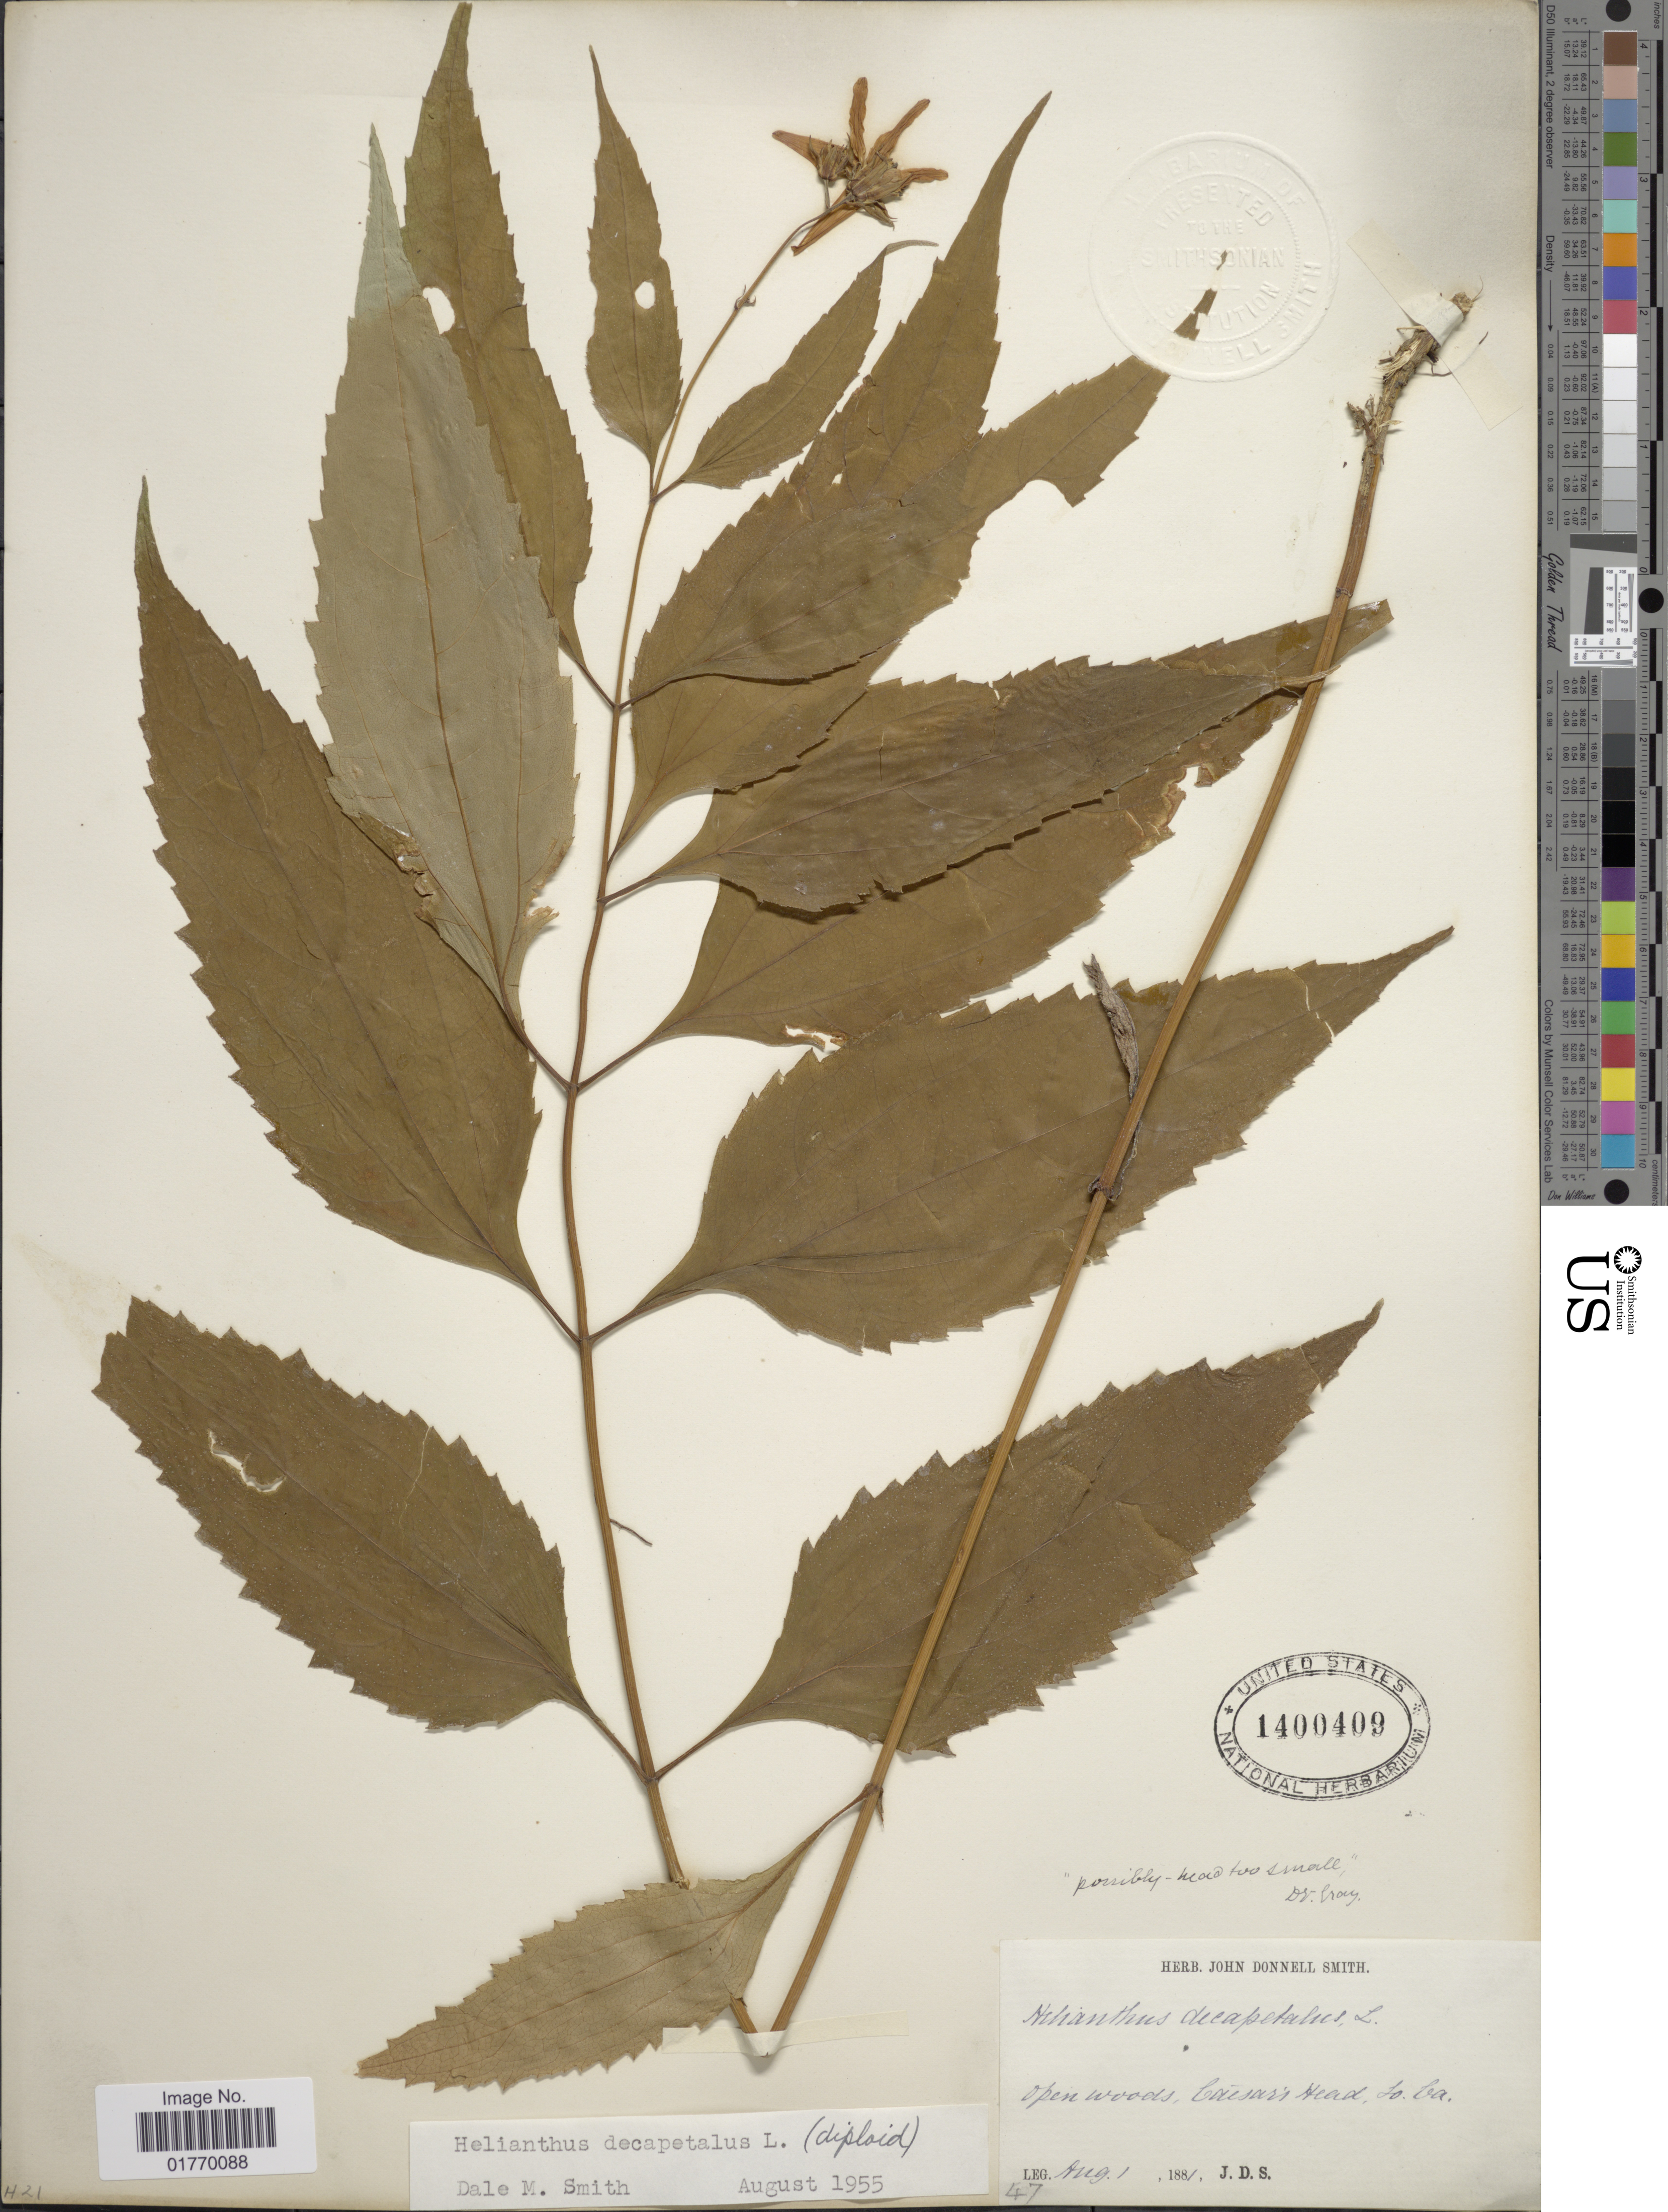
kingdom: Plantae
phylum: Tracheophyta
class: Magnoliopsida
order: Asterales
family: Asteraceae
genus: Helianthus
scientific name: Helianthus decapetalus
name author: L.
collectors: J. Donnell Smith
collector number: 47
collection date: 1881-08-01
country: United States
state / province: South Carolina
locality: Open woods, Caesaris Head.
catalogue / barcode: US 1400409